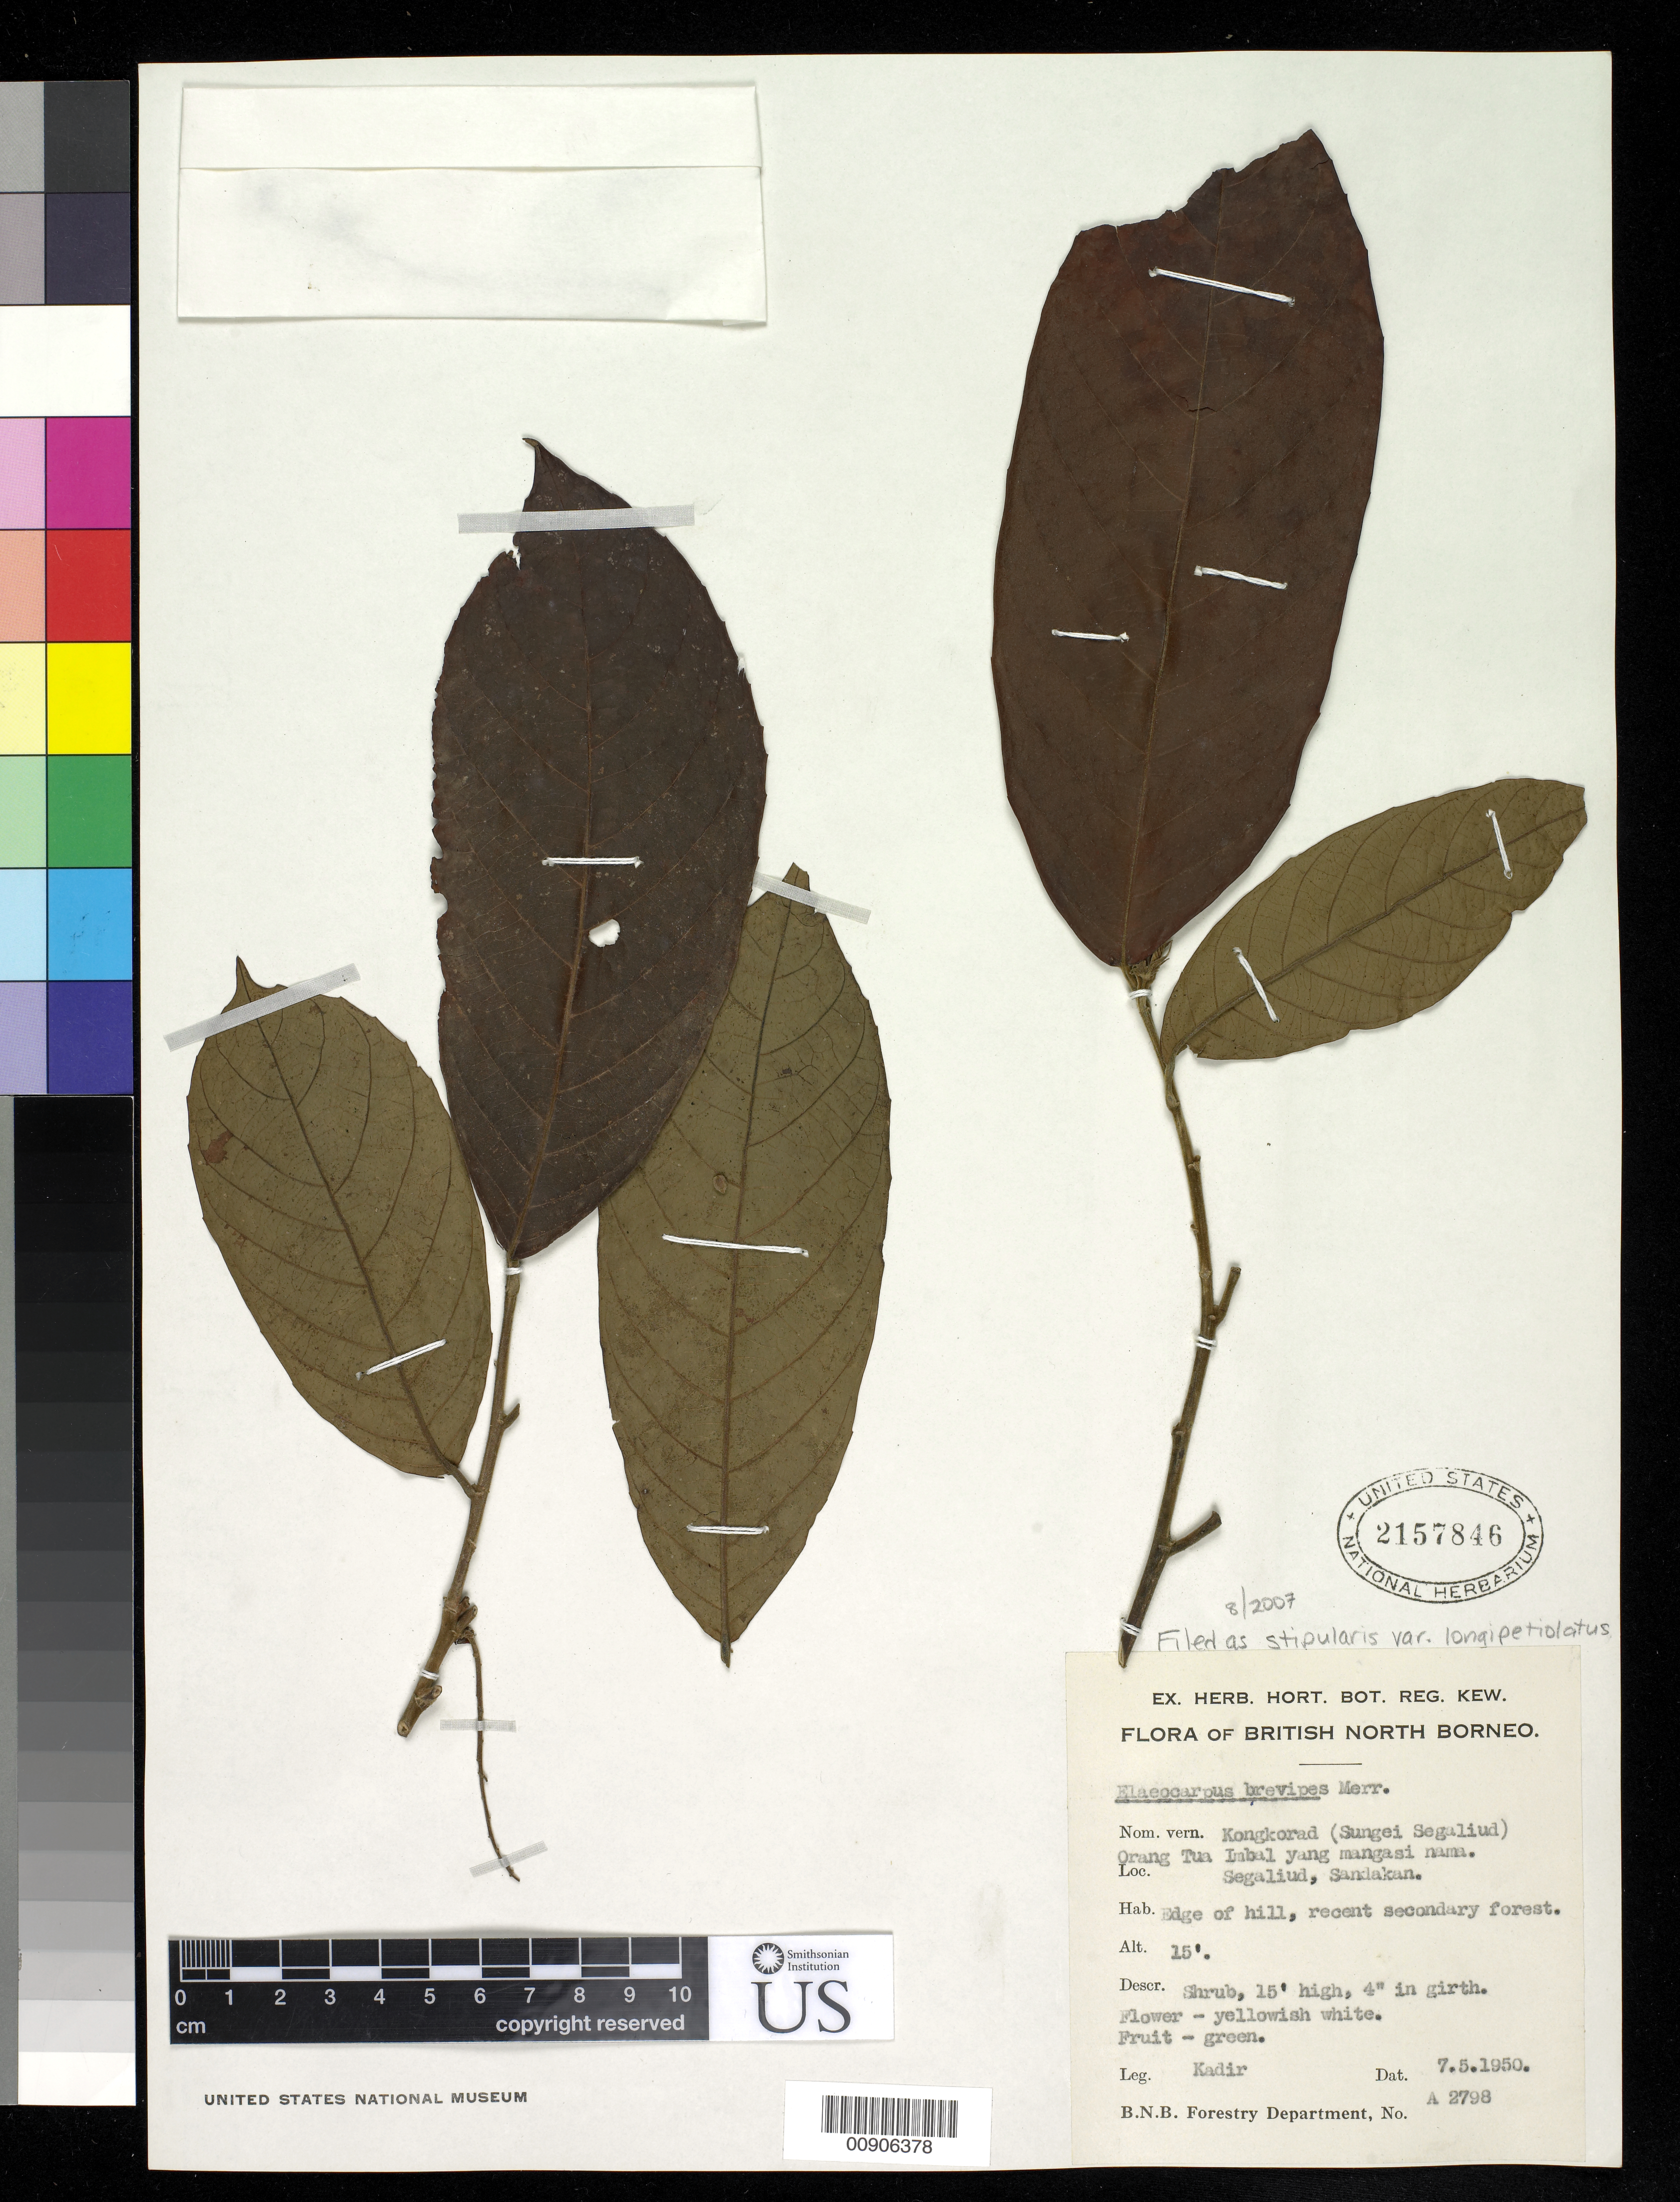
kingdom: Plantae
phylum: Tracheophyta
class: Magnoliopsida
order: Oxalidales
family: Elaeocarpaceae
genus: Elaeocarpus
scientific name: Elaeocarpus stipularis var. longipetiolatus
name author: Merr.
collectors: Kadir Bin Abdul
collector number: A 2798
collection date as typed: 07 May 1950 or 05 Jul 1950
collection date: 1950-05-07 or 1950-07-05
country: Indonesia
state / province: Kalimantan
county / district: Kalimantan Barat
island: Borneo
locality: Segaliud, Sanklakan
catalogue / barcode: US 2157846